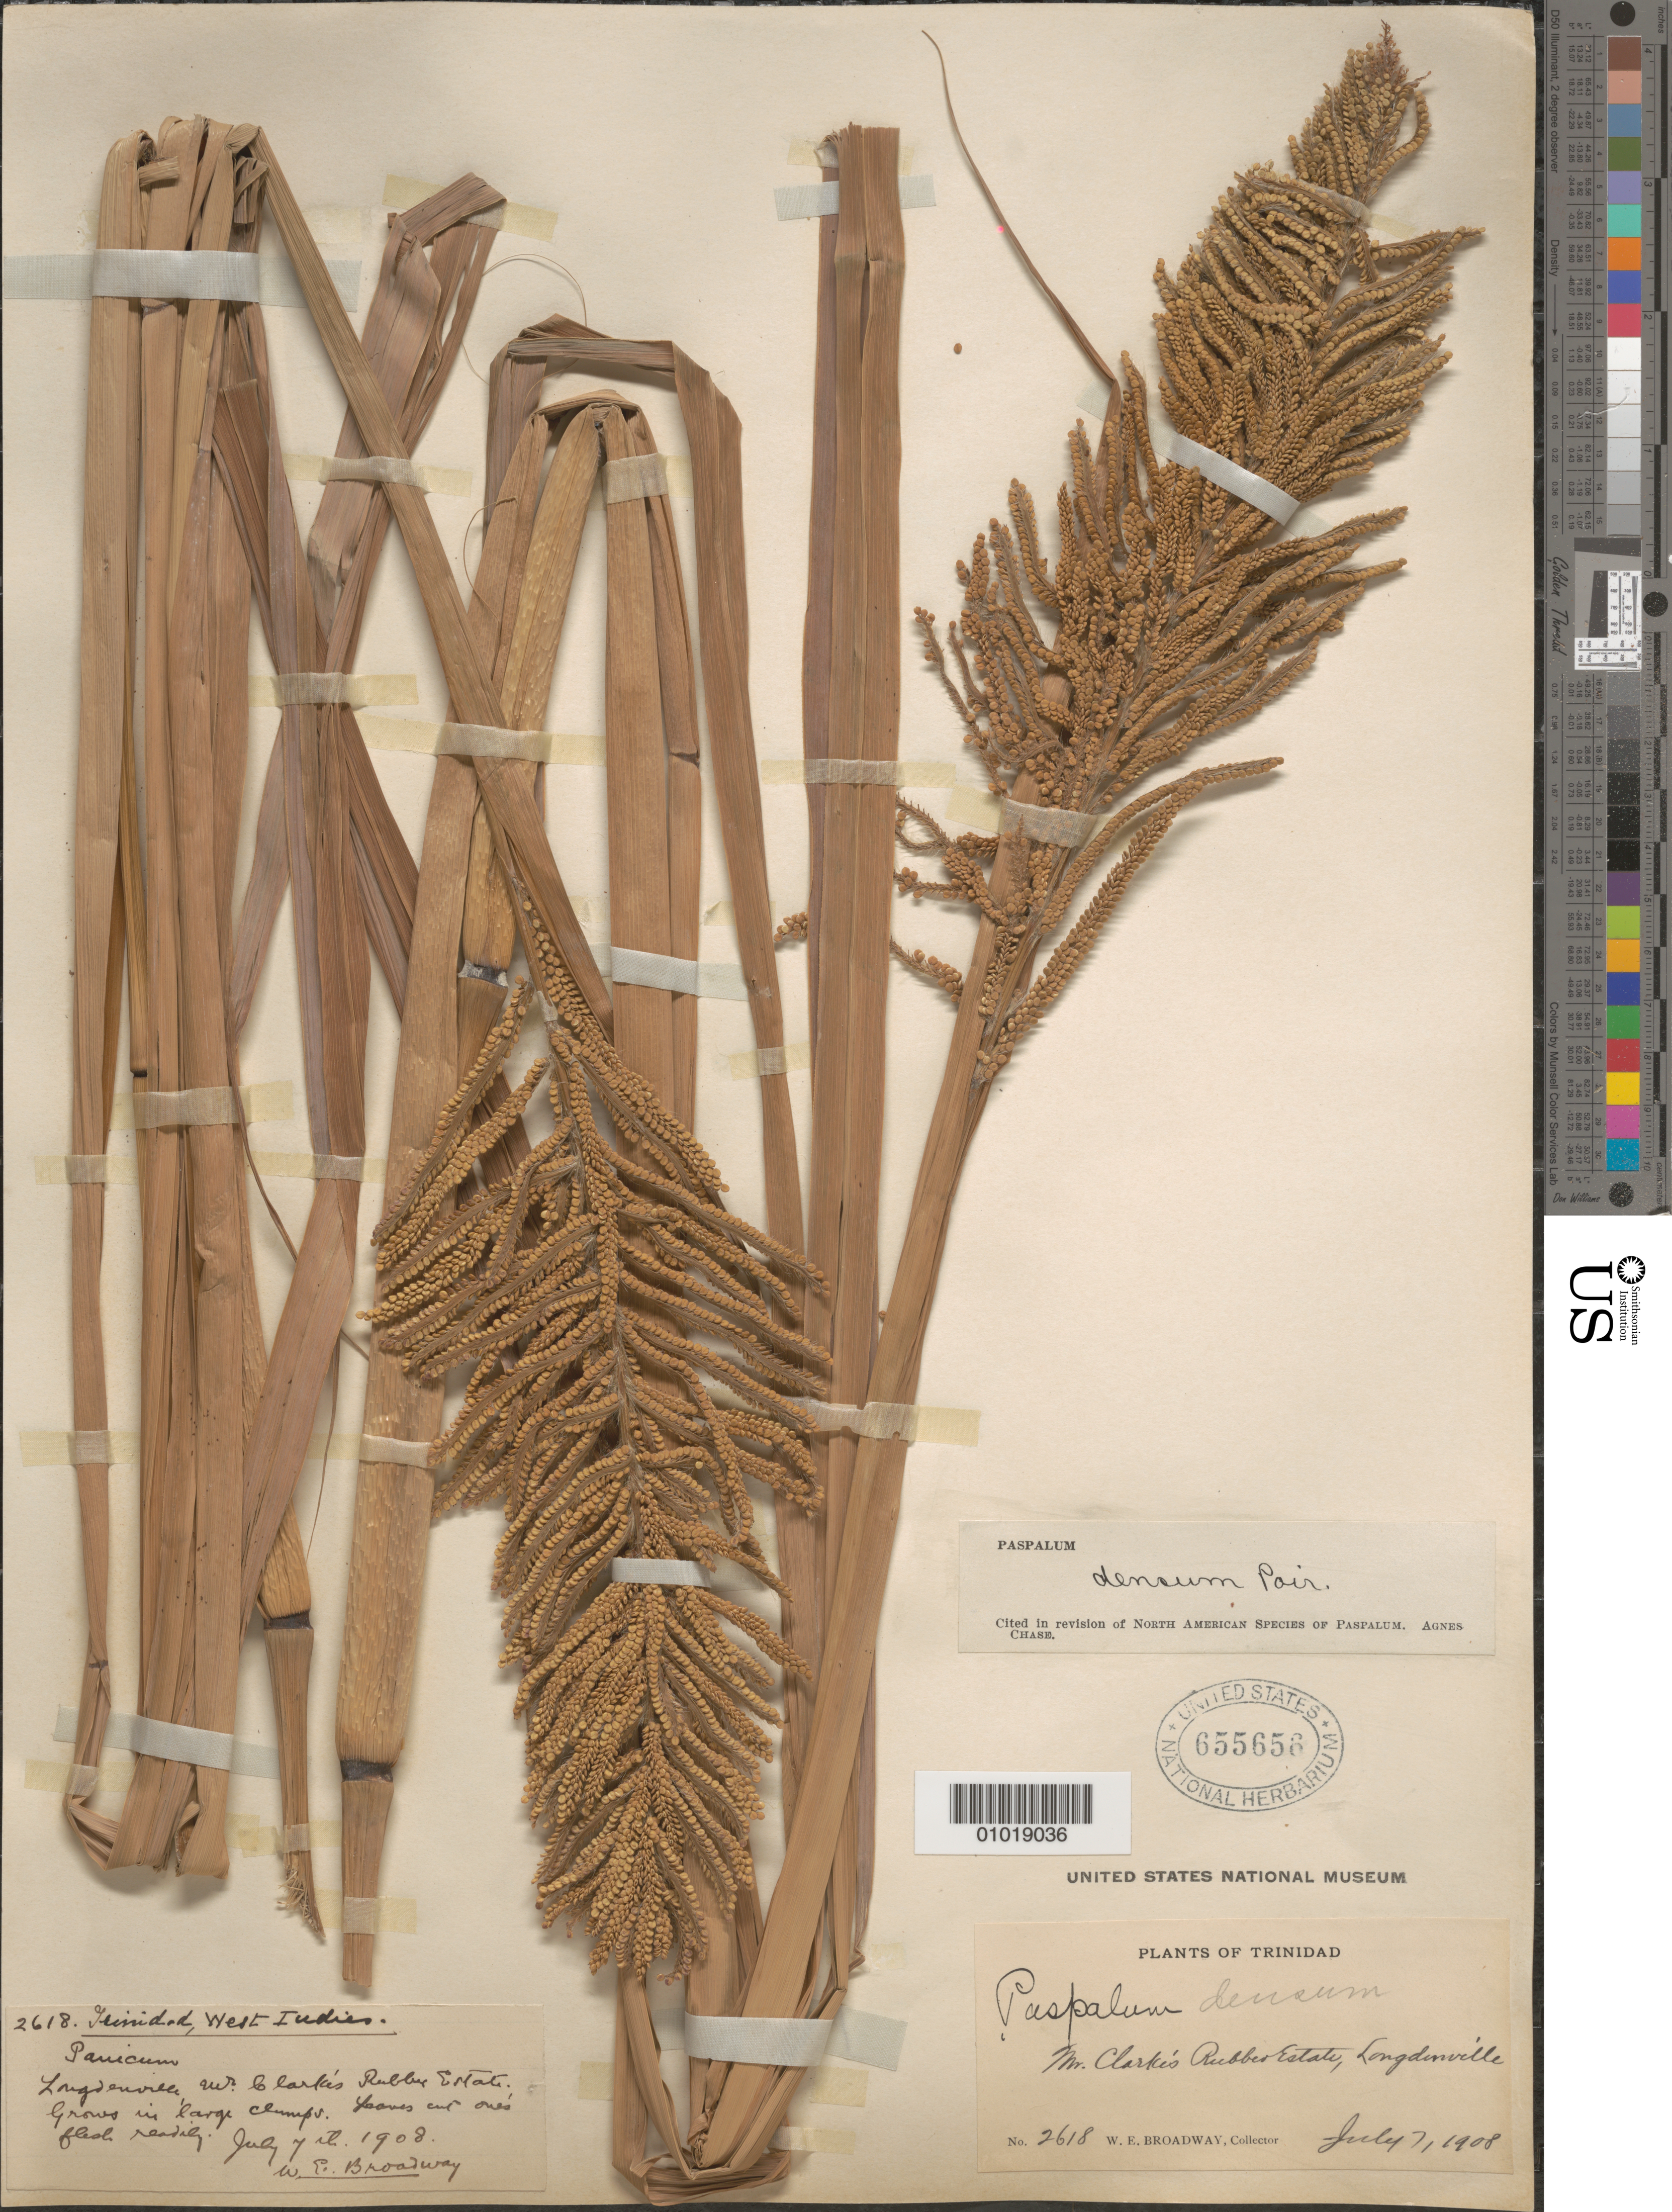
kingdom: Plantae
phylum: Tracheophyta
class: Liliopsida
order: Poales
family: Poaceae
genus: Paspalum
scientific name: Paspalum densum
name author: Poir.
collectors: W. E. Broadway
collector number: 2618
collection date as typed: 07 Jul 1908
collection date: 1908-07-07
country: Trinidad and Tobago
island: Trinidad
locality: Mr. Clarke's Rubber Estate, Longdenville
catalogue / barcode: US 655656